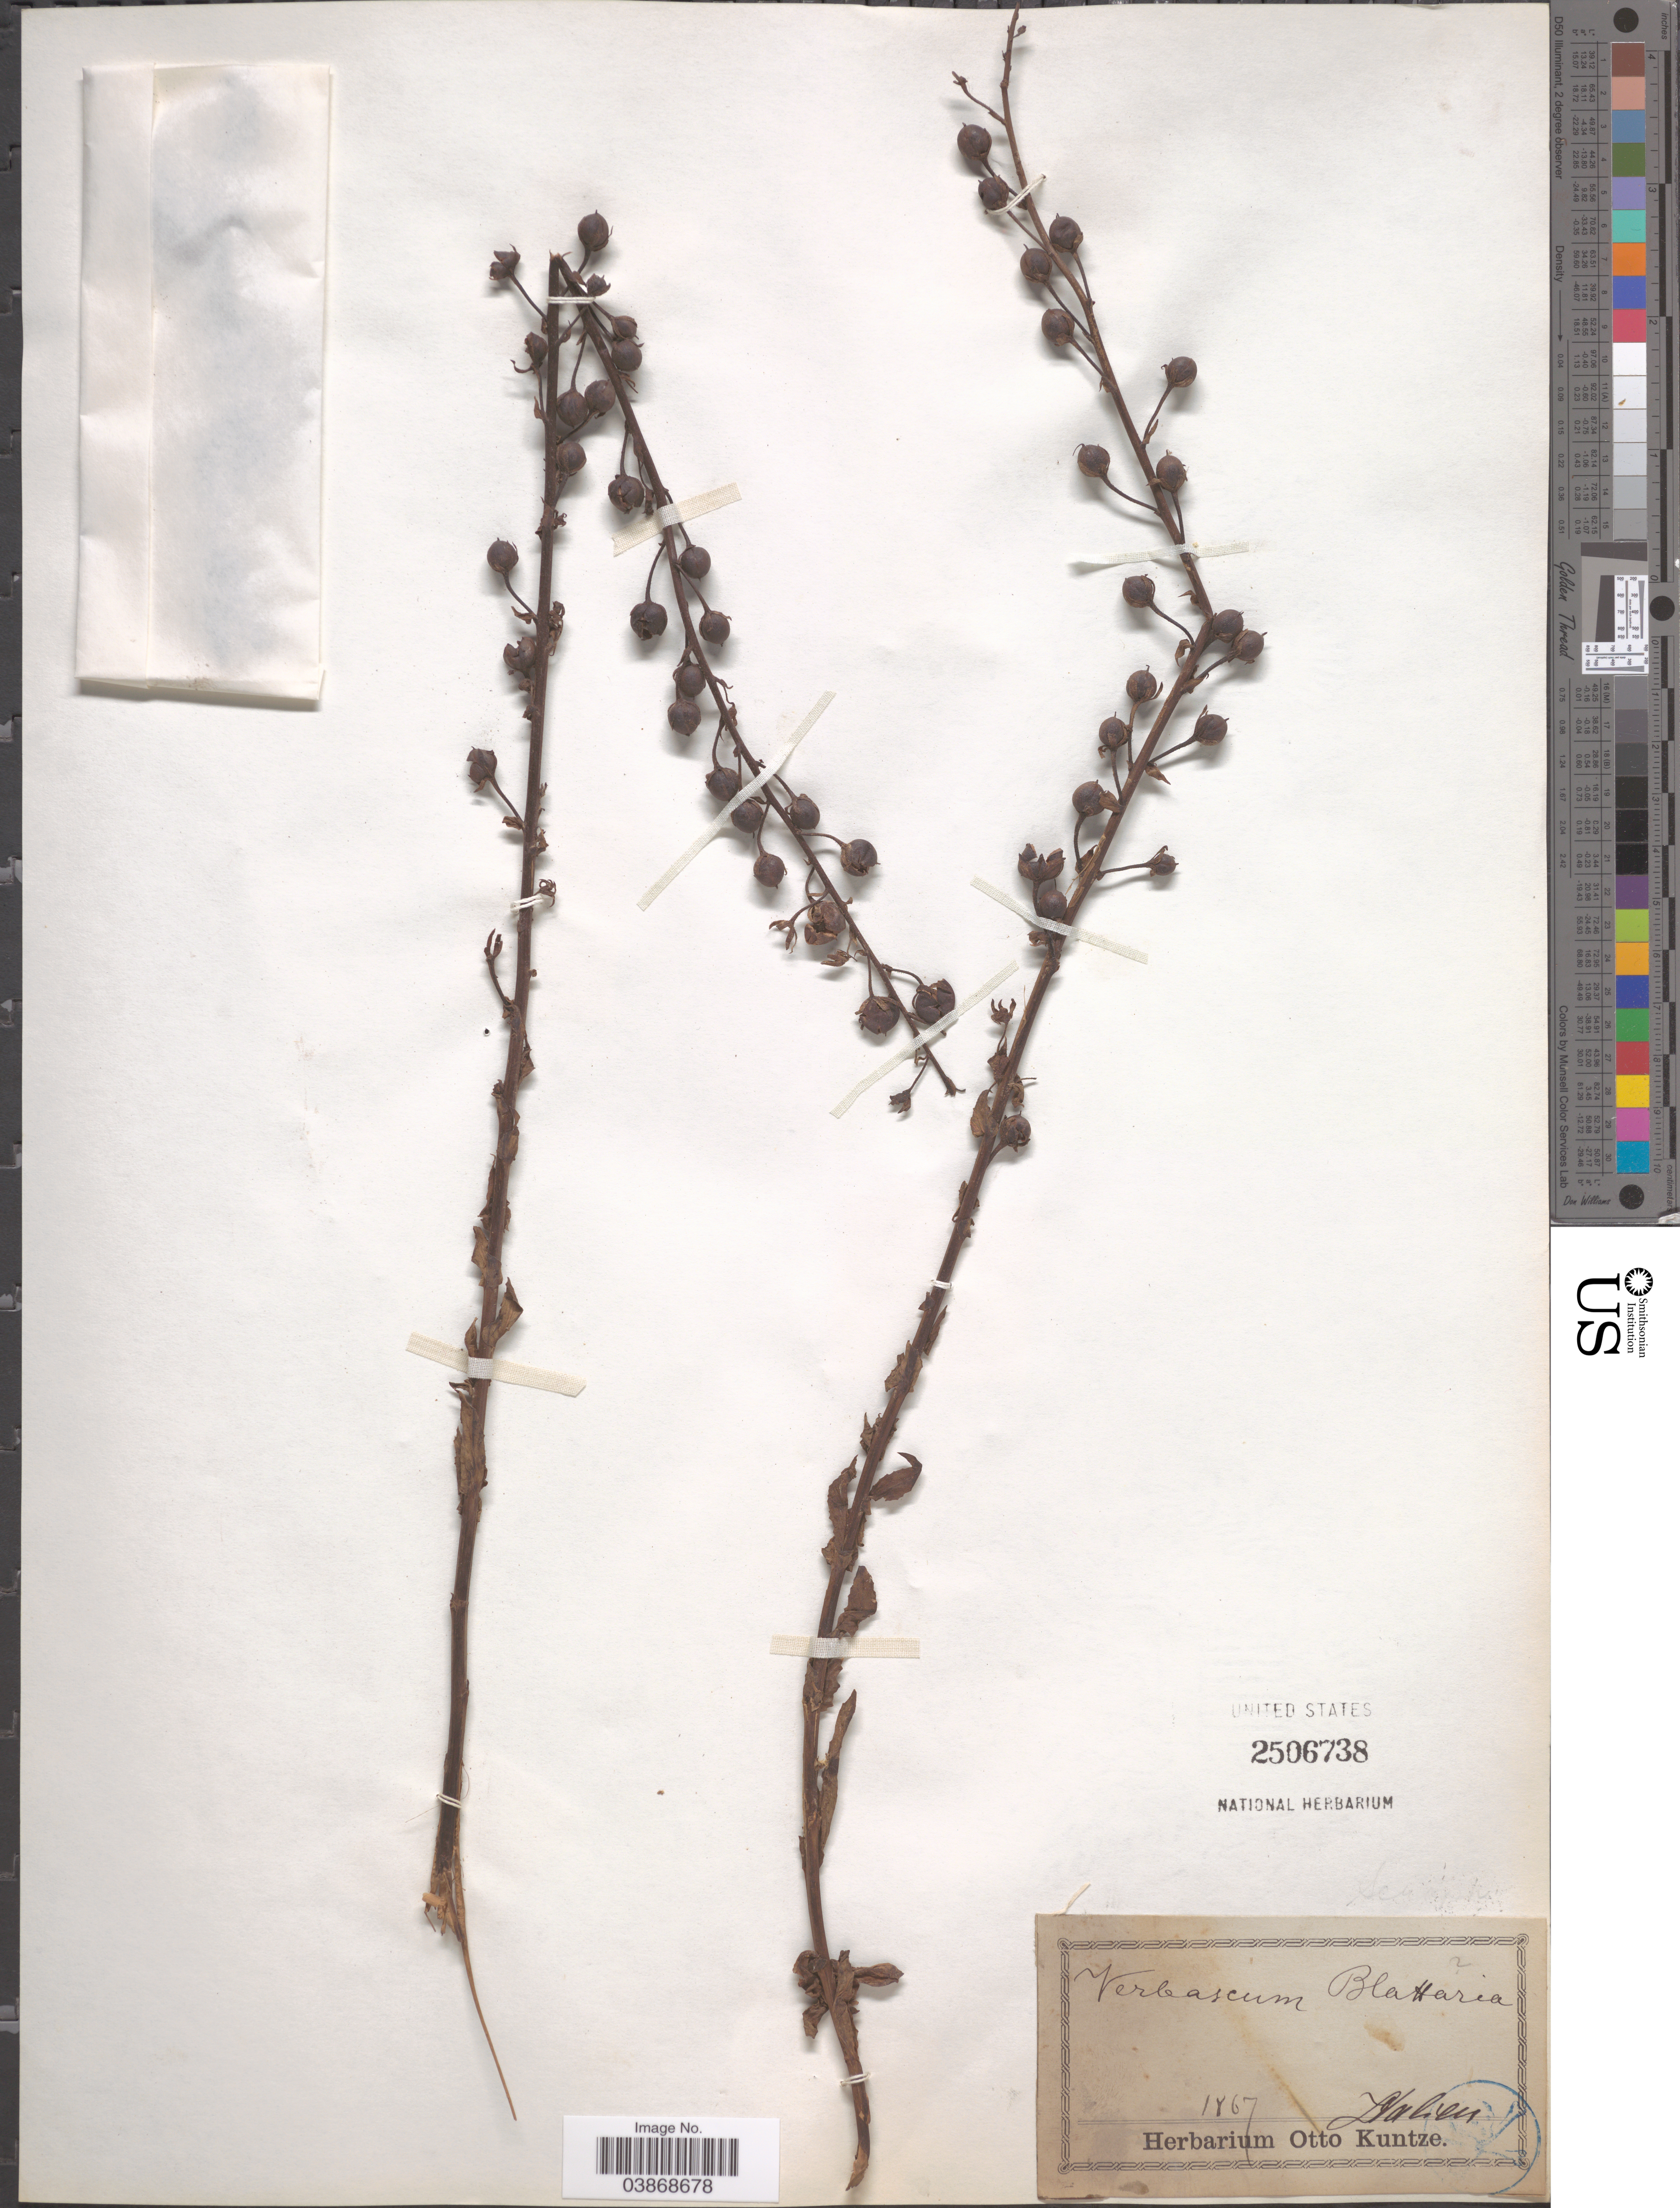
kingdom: Plantae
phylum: Tracheophyta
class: Magnoliopsida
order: Lamiales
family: Scrophulariaceae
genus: Verbascum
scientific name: Verbascum blattaria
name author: L.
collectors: C.E.O. Kuntze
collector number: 2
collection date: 1867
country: Italy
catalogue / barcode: US 2506738